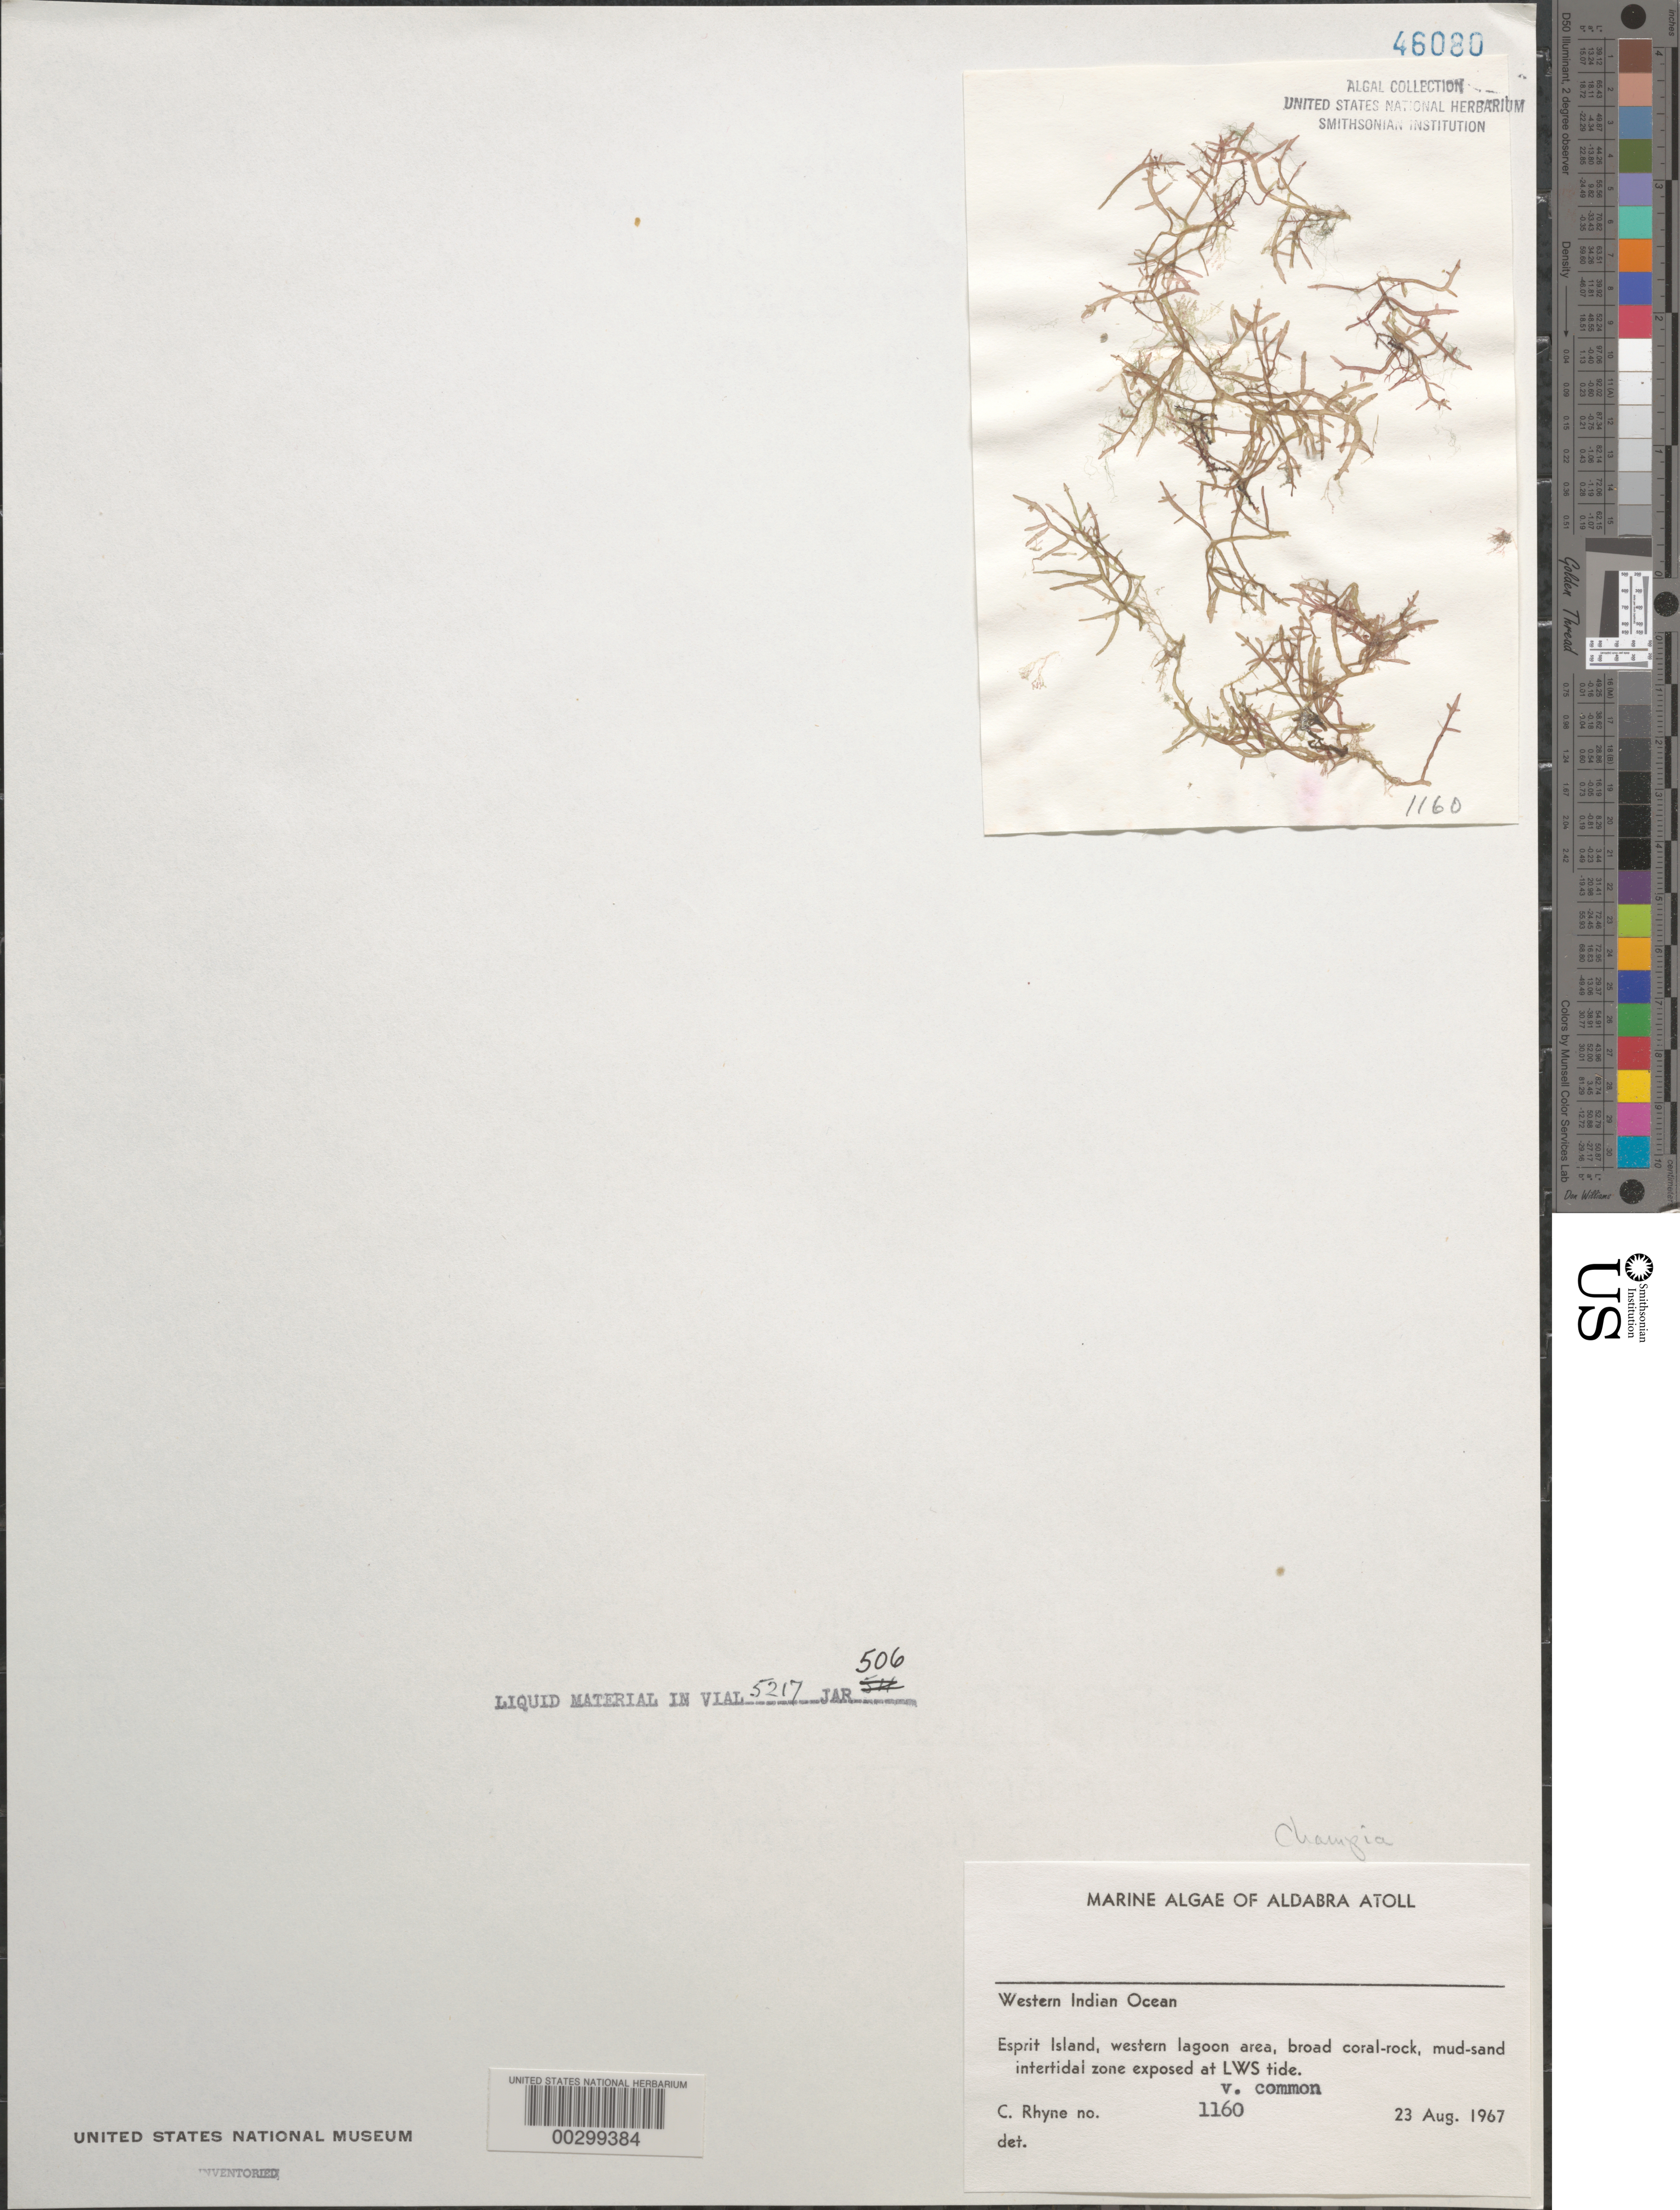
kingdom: Plantae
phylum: Rhodophyta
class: Florideophyceae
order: Rhodymeniales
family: Champiaceae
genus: Champia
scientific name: Champia sp.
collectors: C. Rhyne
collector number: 1160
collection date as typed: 23 Aug 1967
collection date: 1967-08-23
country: Seychelles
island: Aldabra Atoll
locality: Ile Esprit, Western lagoon area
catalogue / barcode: US 46080